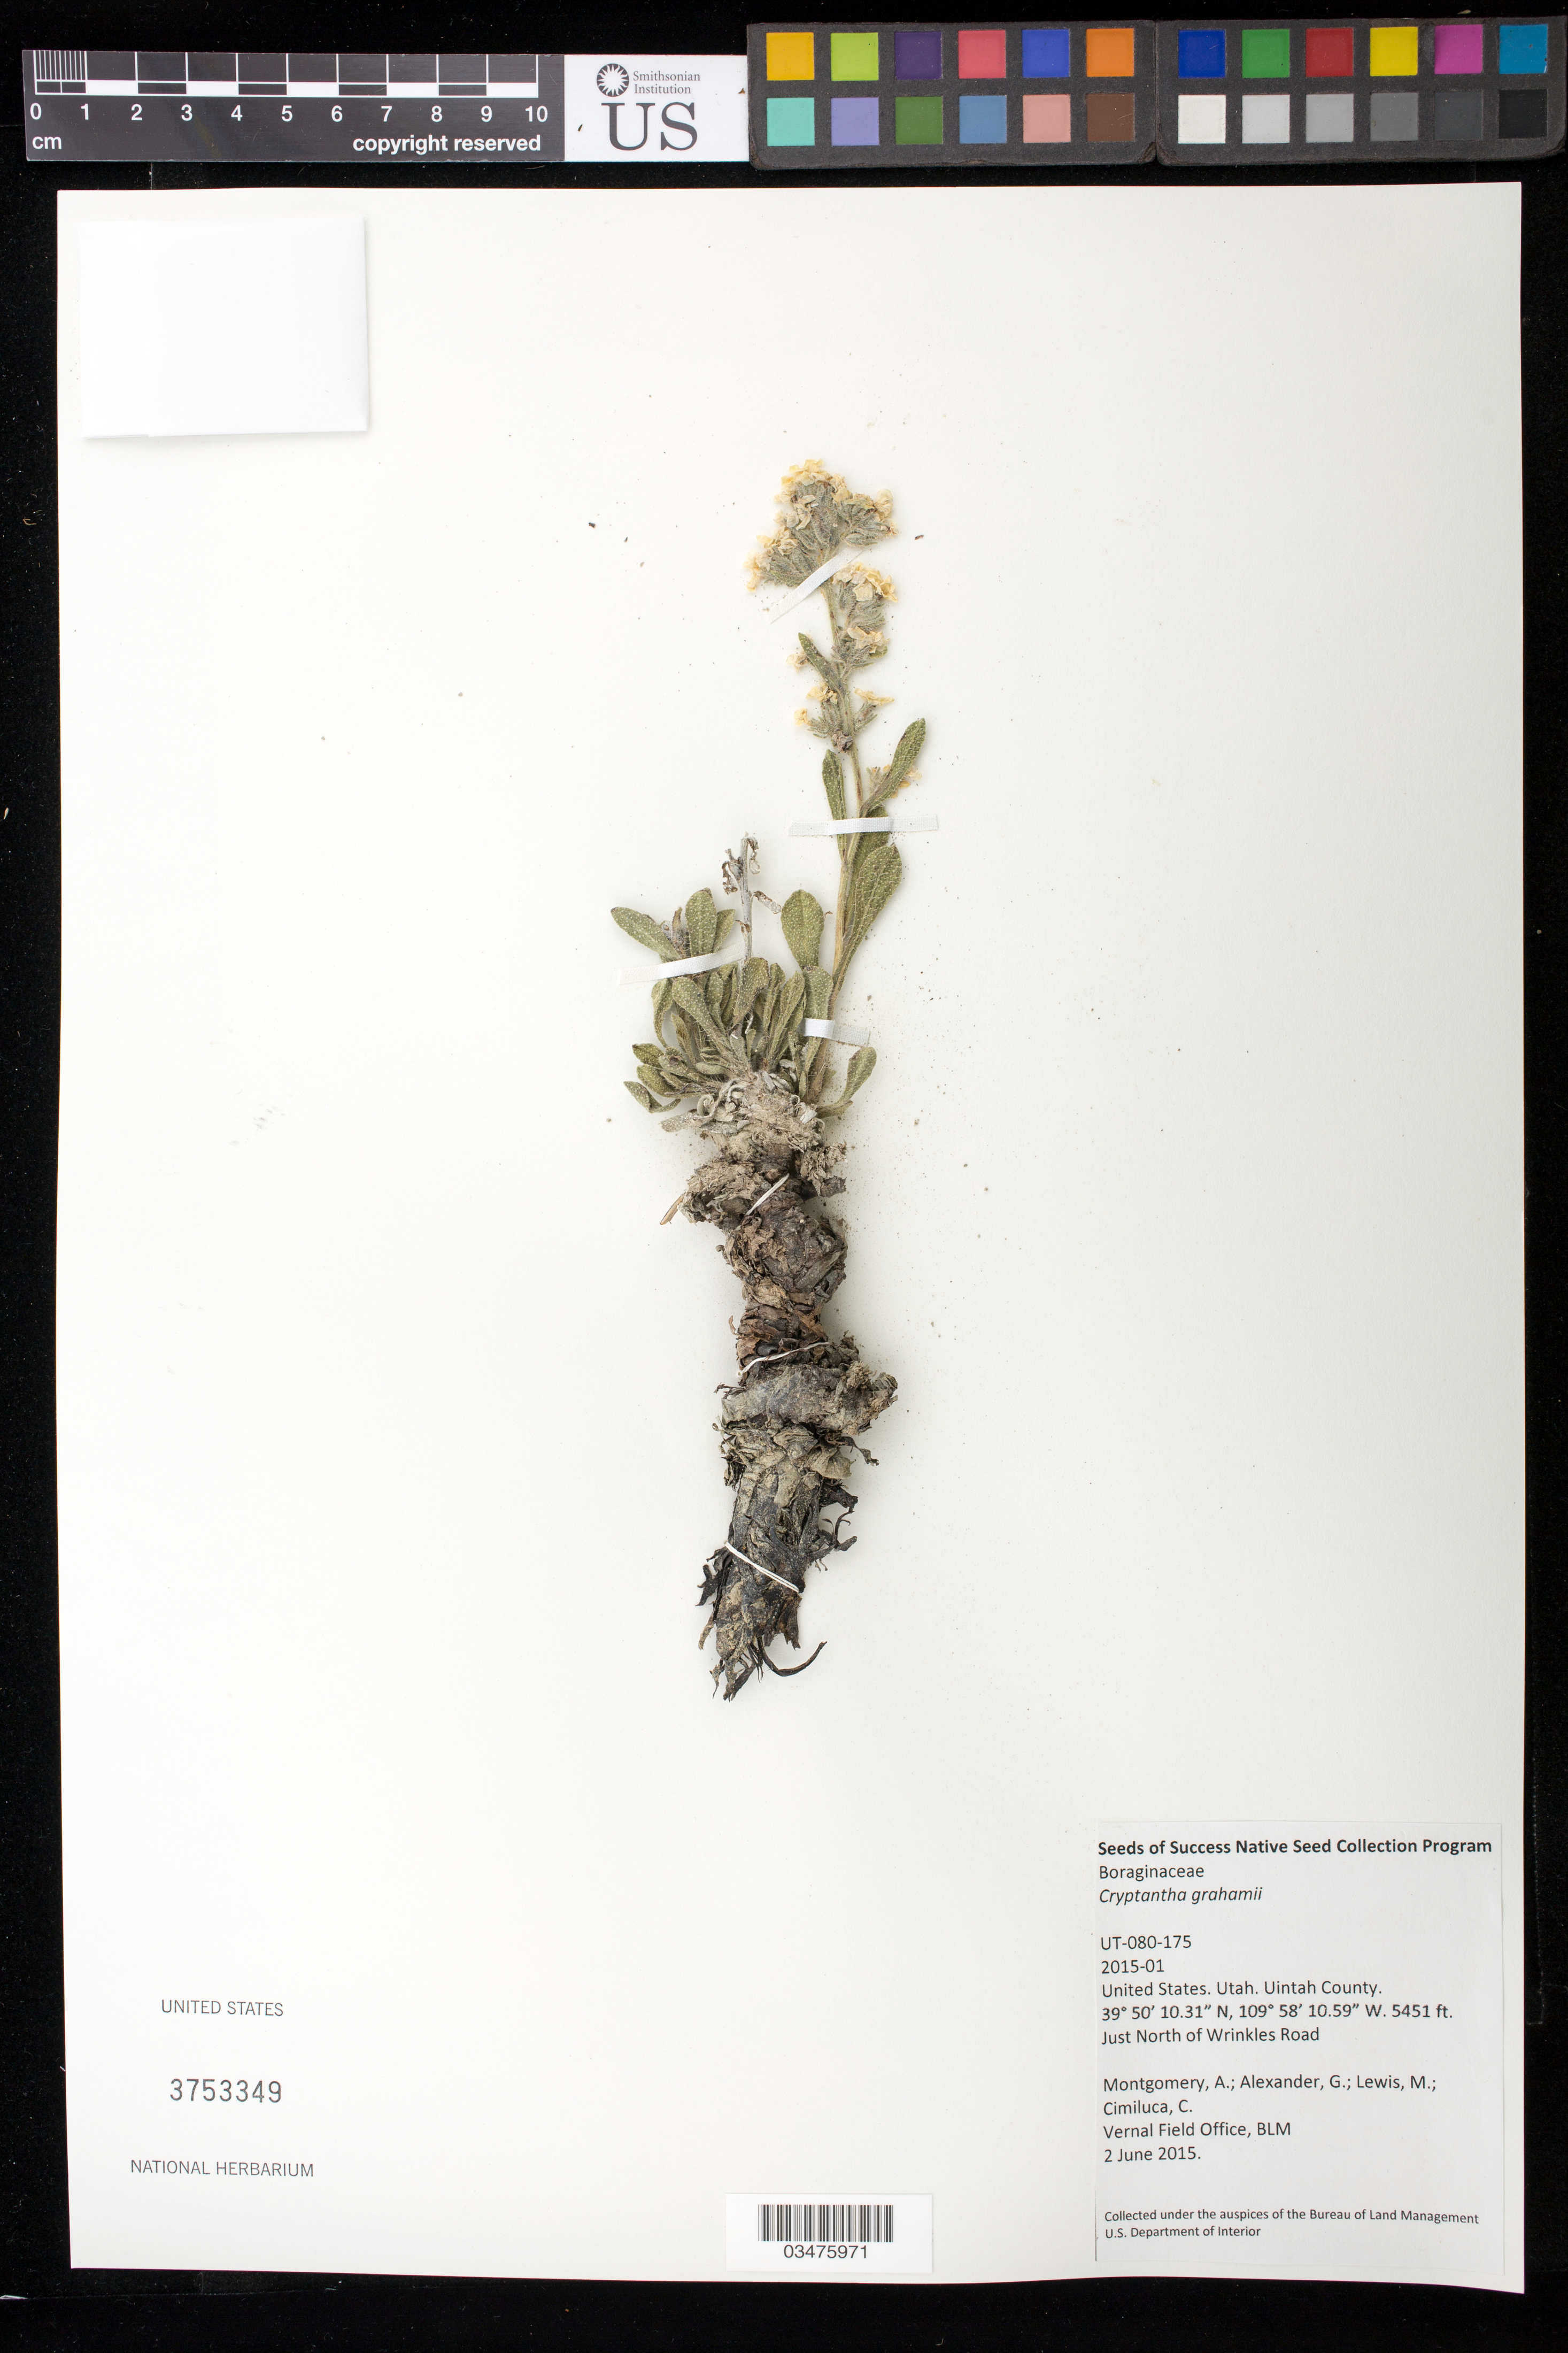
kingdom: Plantae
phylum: Tracheophyta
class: Magnoliopsida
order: Boraginales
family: Boraginaceae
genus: Cryptantha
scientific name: Cryptantha grahamii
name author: I.M. Johnst.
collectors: A. Montgomery, G. Alexander, C. Cimiluca & M. Lewis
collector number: UT-080-175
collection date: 2015-06-02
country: United States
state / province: Utah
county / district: Uintah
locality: N of Wrinkles Road.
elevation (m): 1661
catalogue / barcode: US 3753349